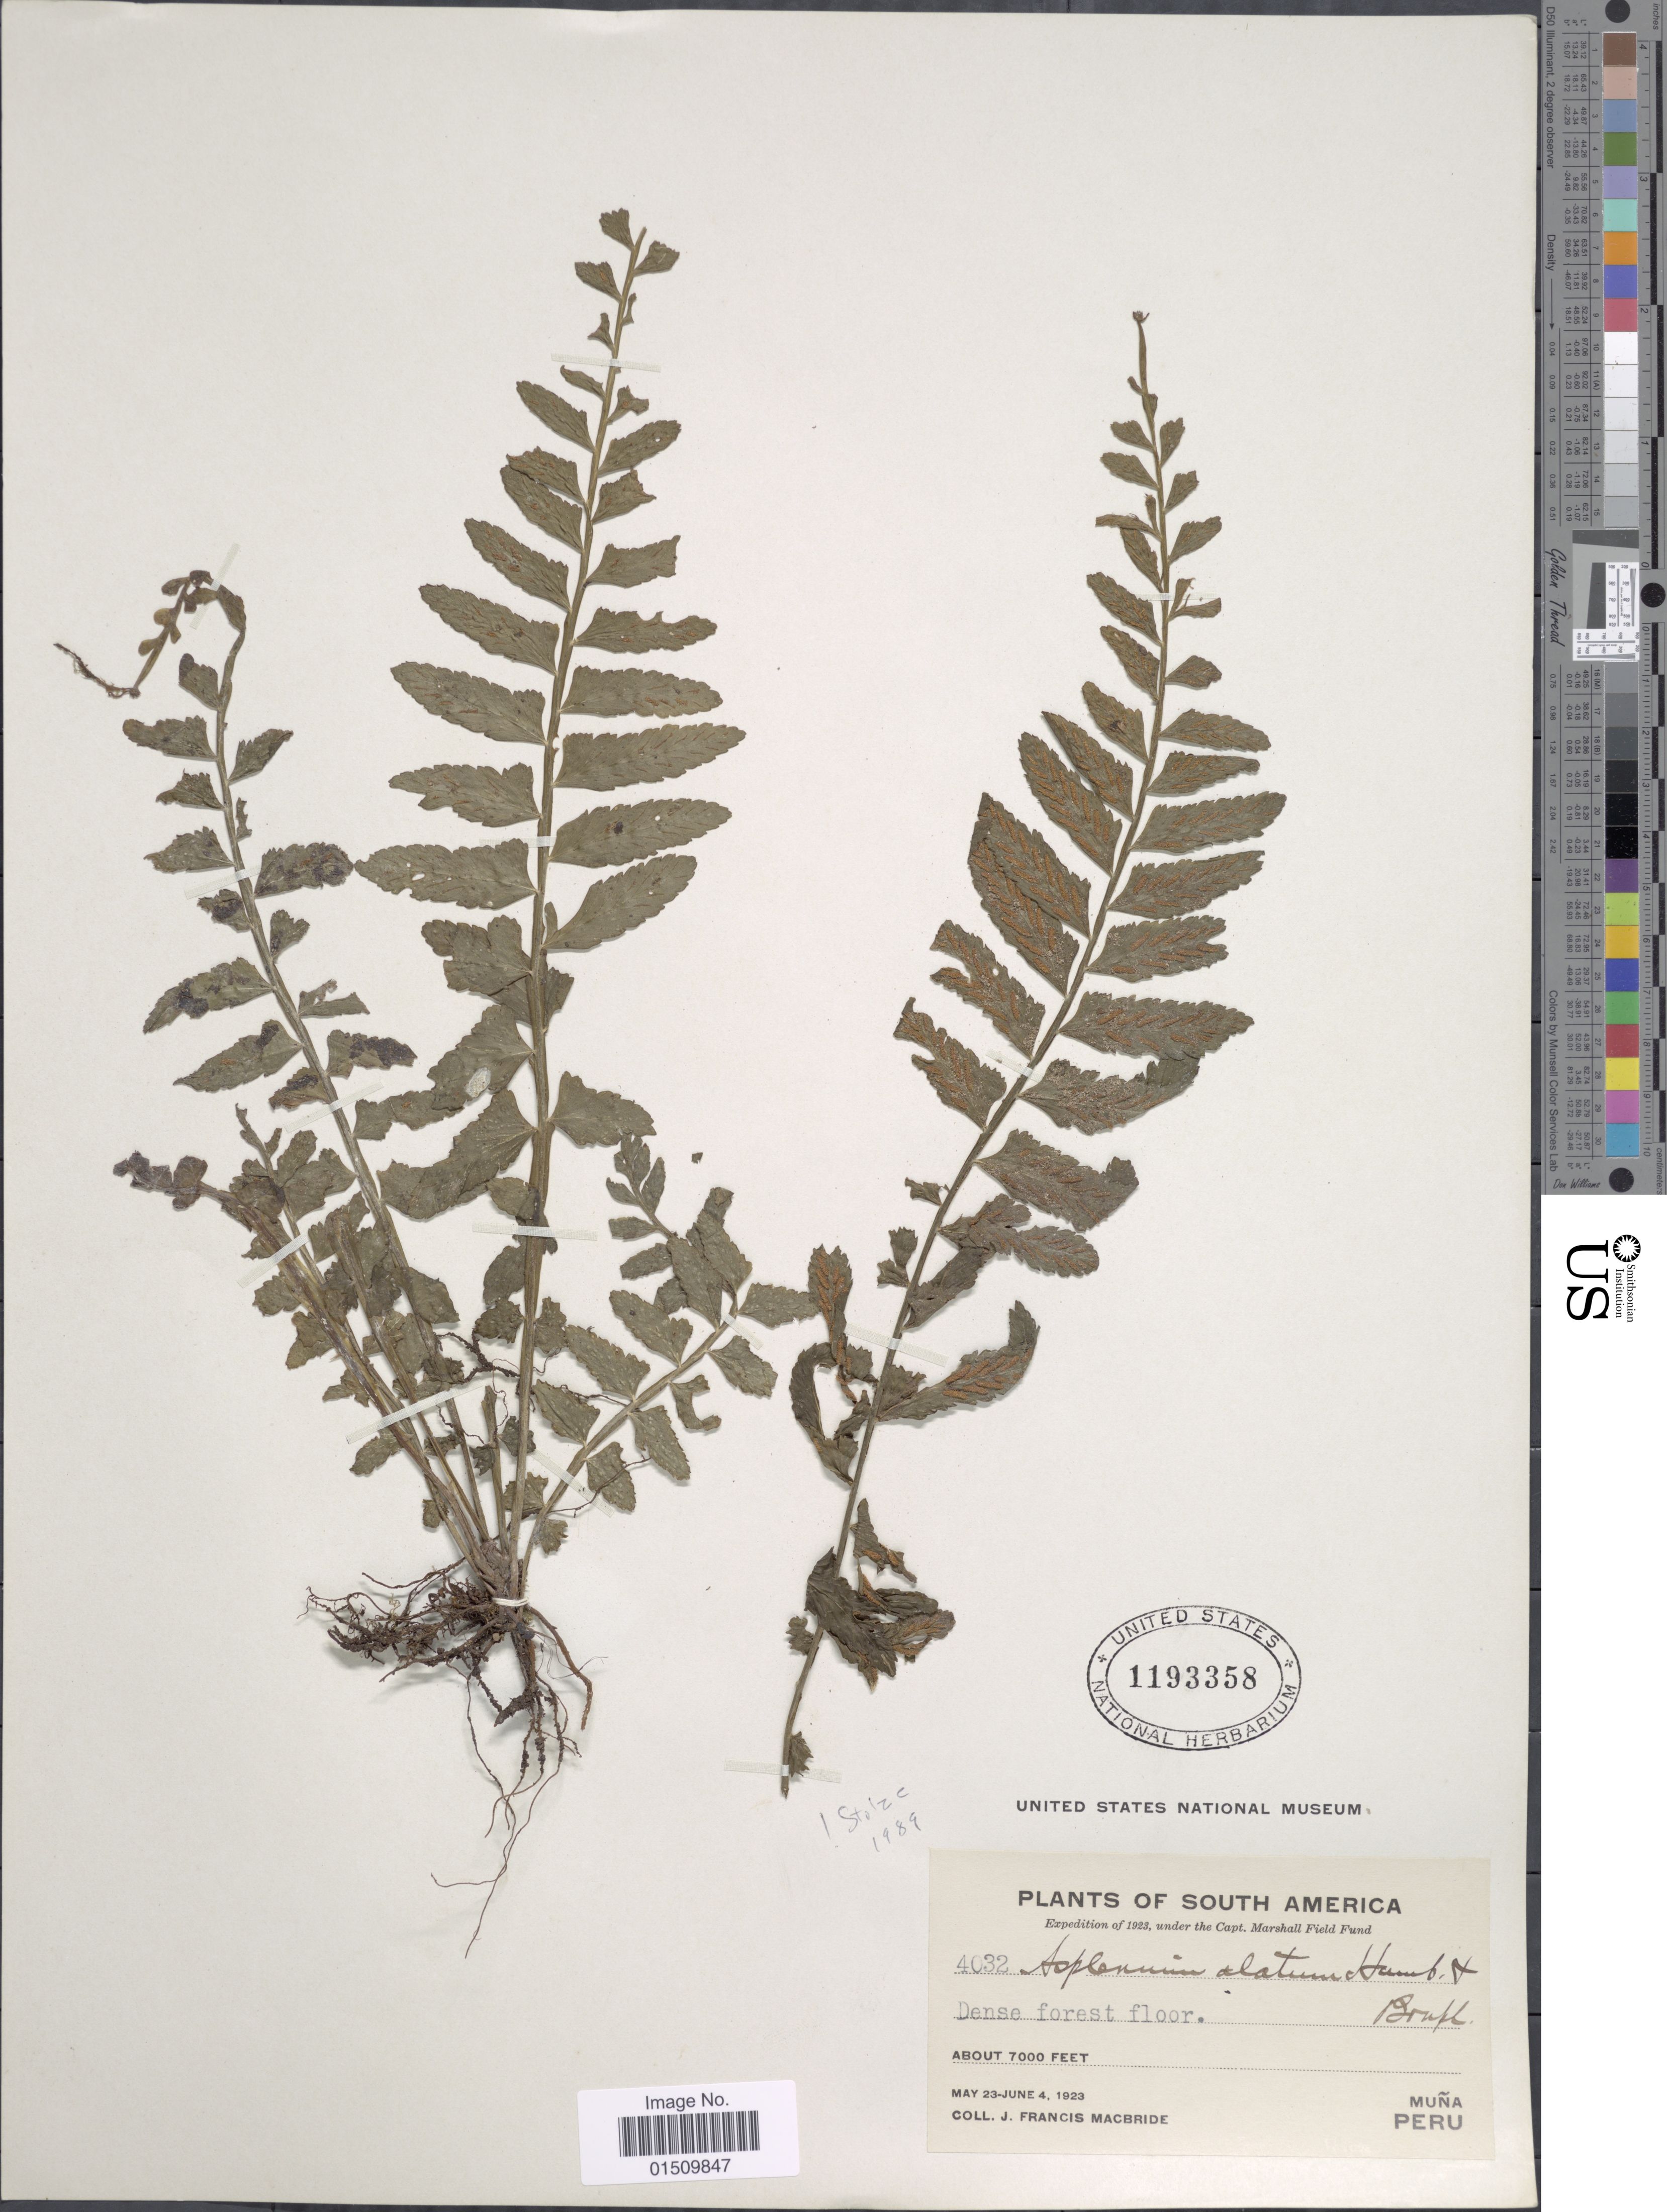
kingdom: Plantae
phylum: Tracheophyta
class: Polypodiopsida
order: Polypodiales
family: Aspleniaceae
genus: Asplenium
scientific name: Asplenium alatum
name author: Humb. & Bonpl. ex Willd.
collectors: J. F. Macbride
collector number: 4032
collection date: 1923-05-23/1923-06-04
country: Peru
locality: South America, Muna, Peru.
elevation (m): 2134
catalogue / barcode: US 1193358